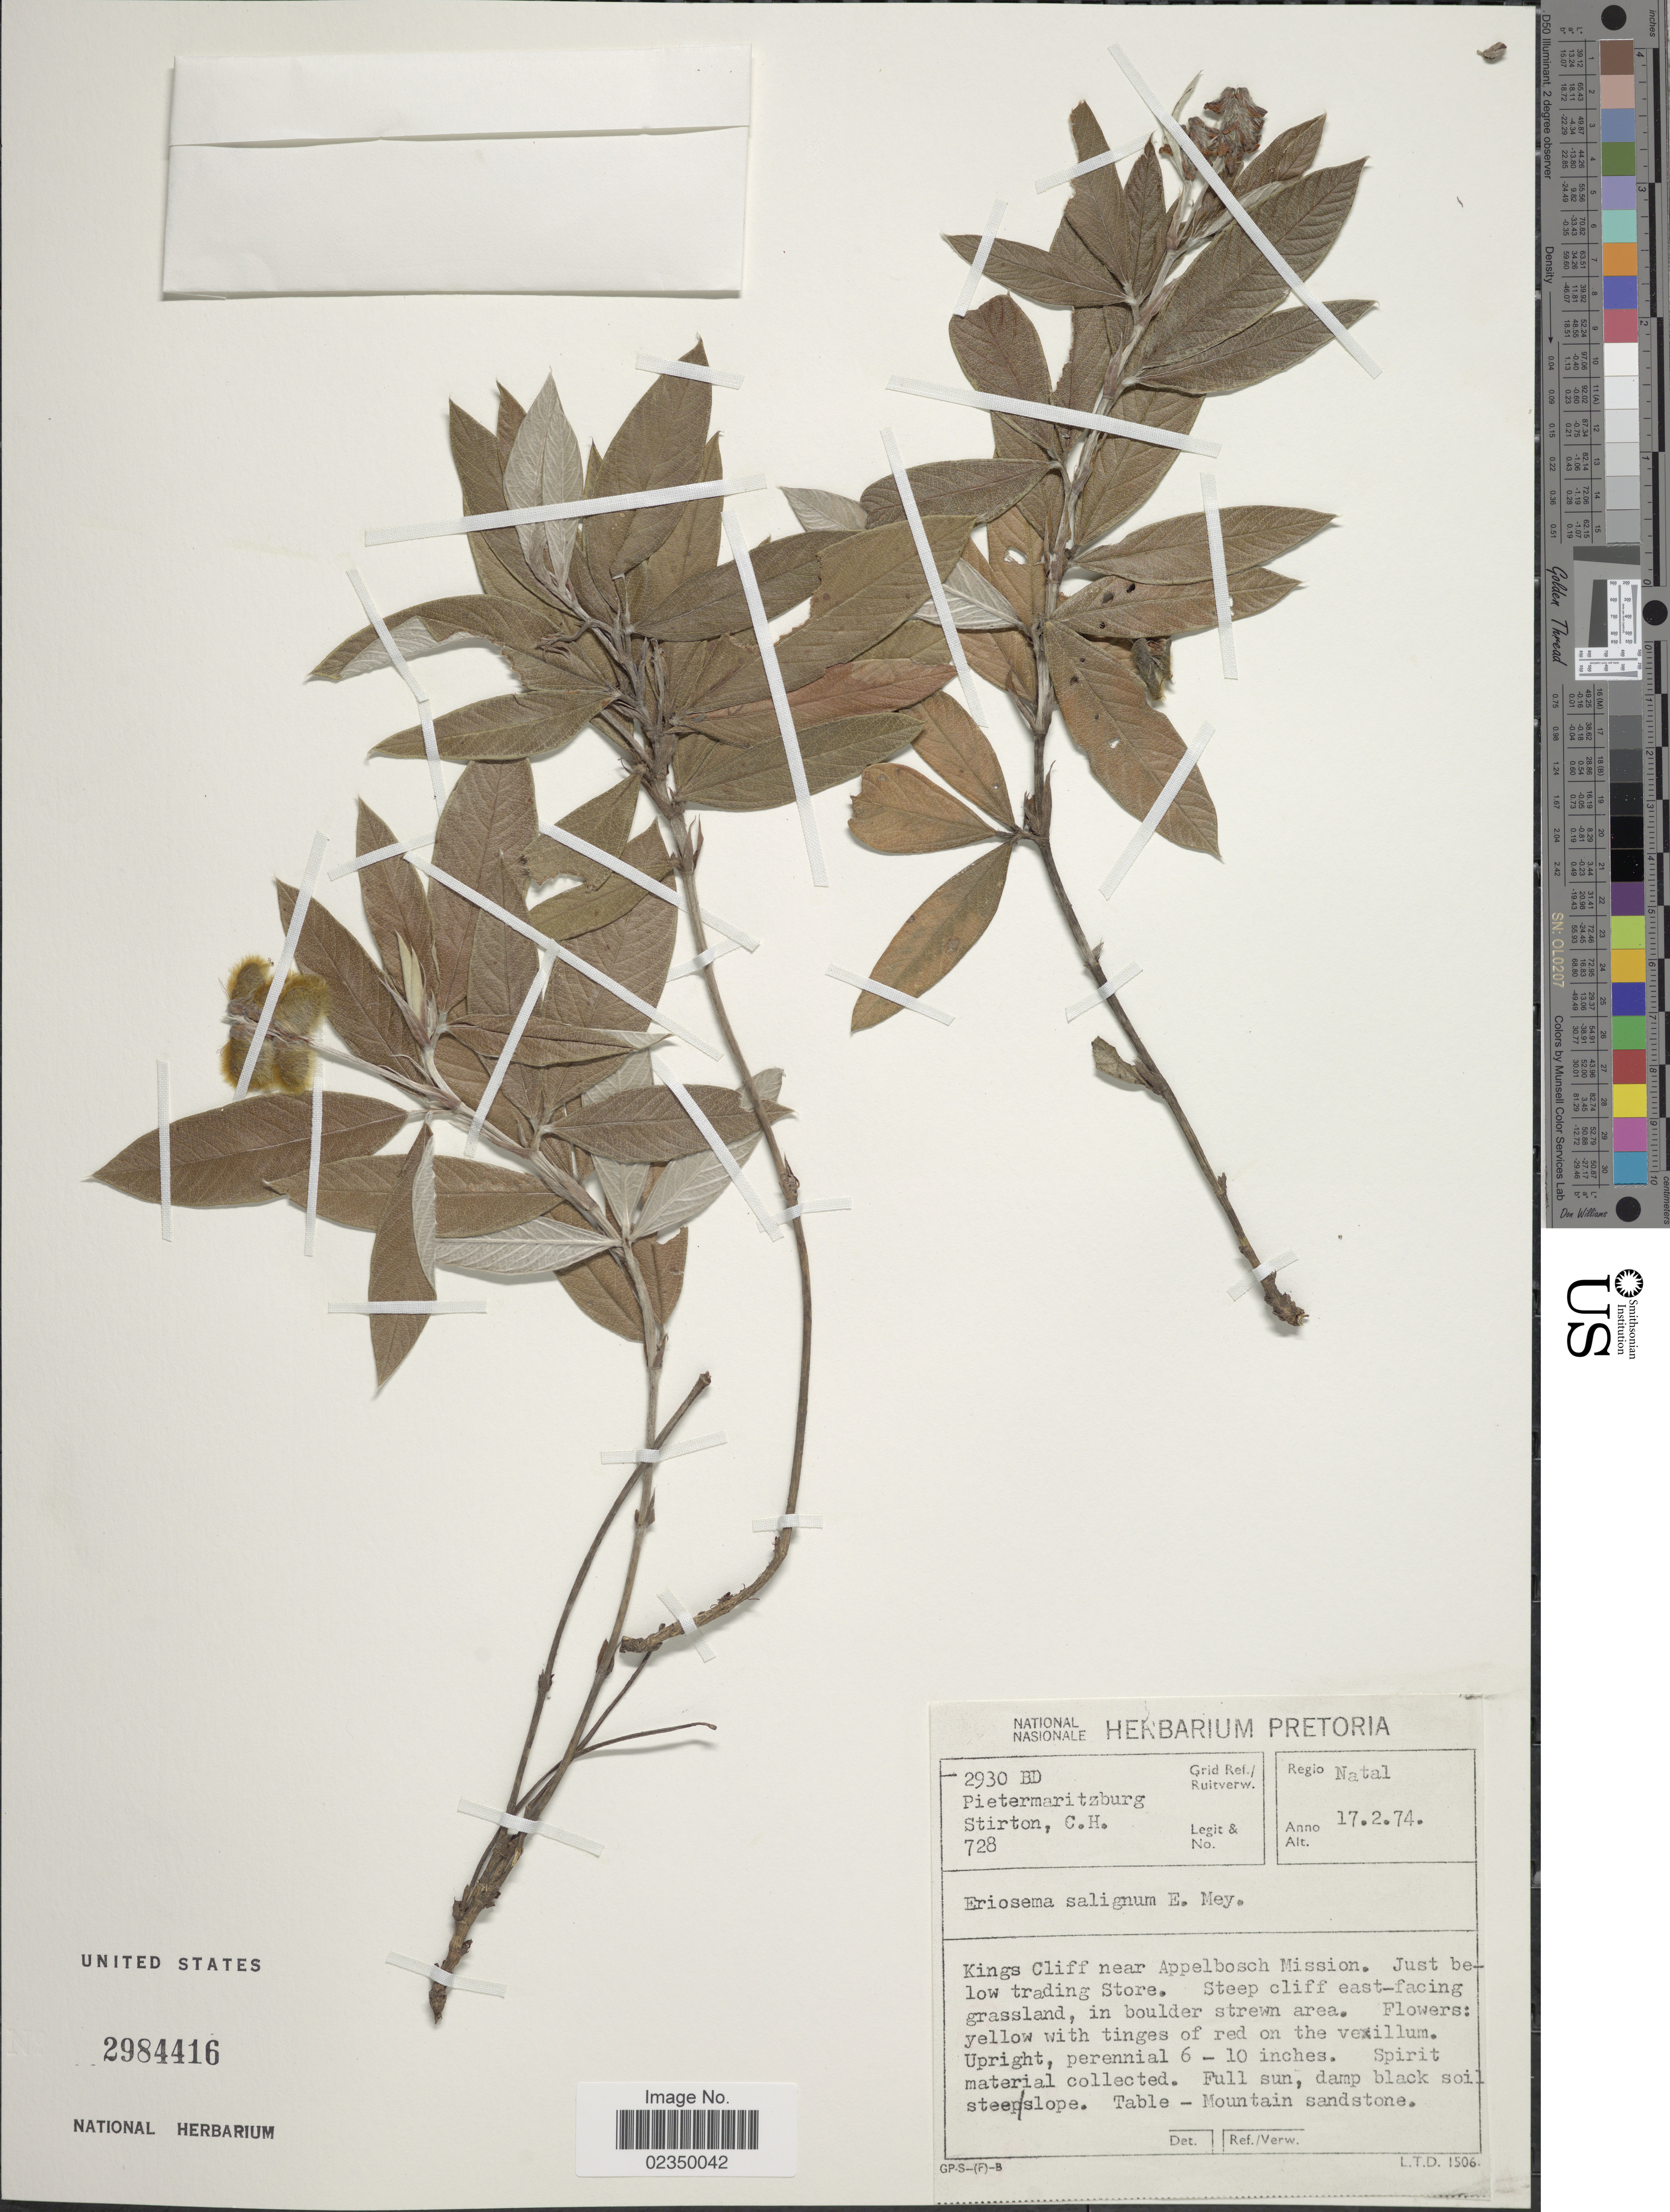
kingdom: Plantae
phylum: Tracheophyta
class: Magnoliopsida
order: Fabales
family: Fabaceae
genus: Eriosema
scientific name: Eriosema salignum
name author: E. Mey.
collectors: C. H. Stirton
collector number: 728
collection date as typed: Transcribed d/m/y: 17/2/74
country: South Africa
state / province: KwaZulu-Natal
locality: Regio Natal. Kings Cliff near Appelbosch Mission. Just below trading Store.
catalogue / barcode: US 2984416